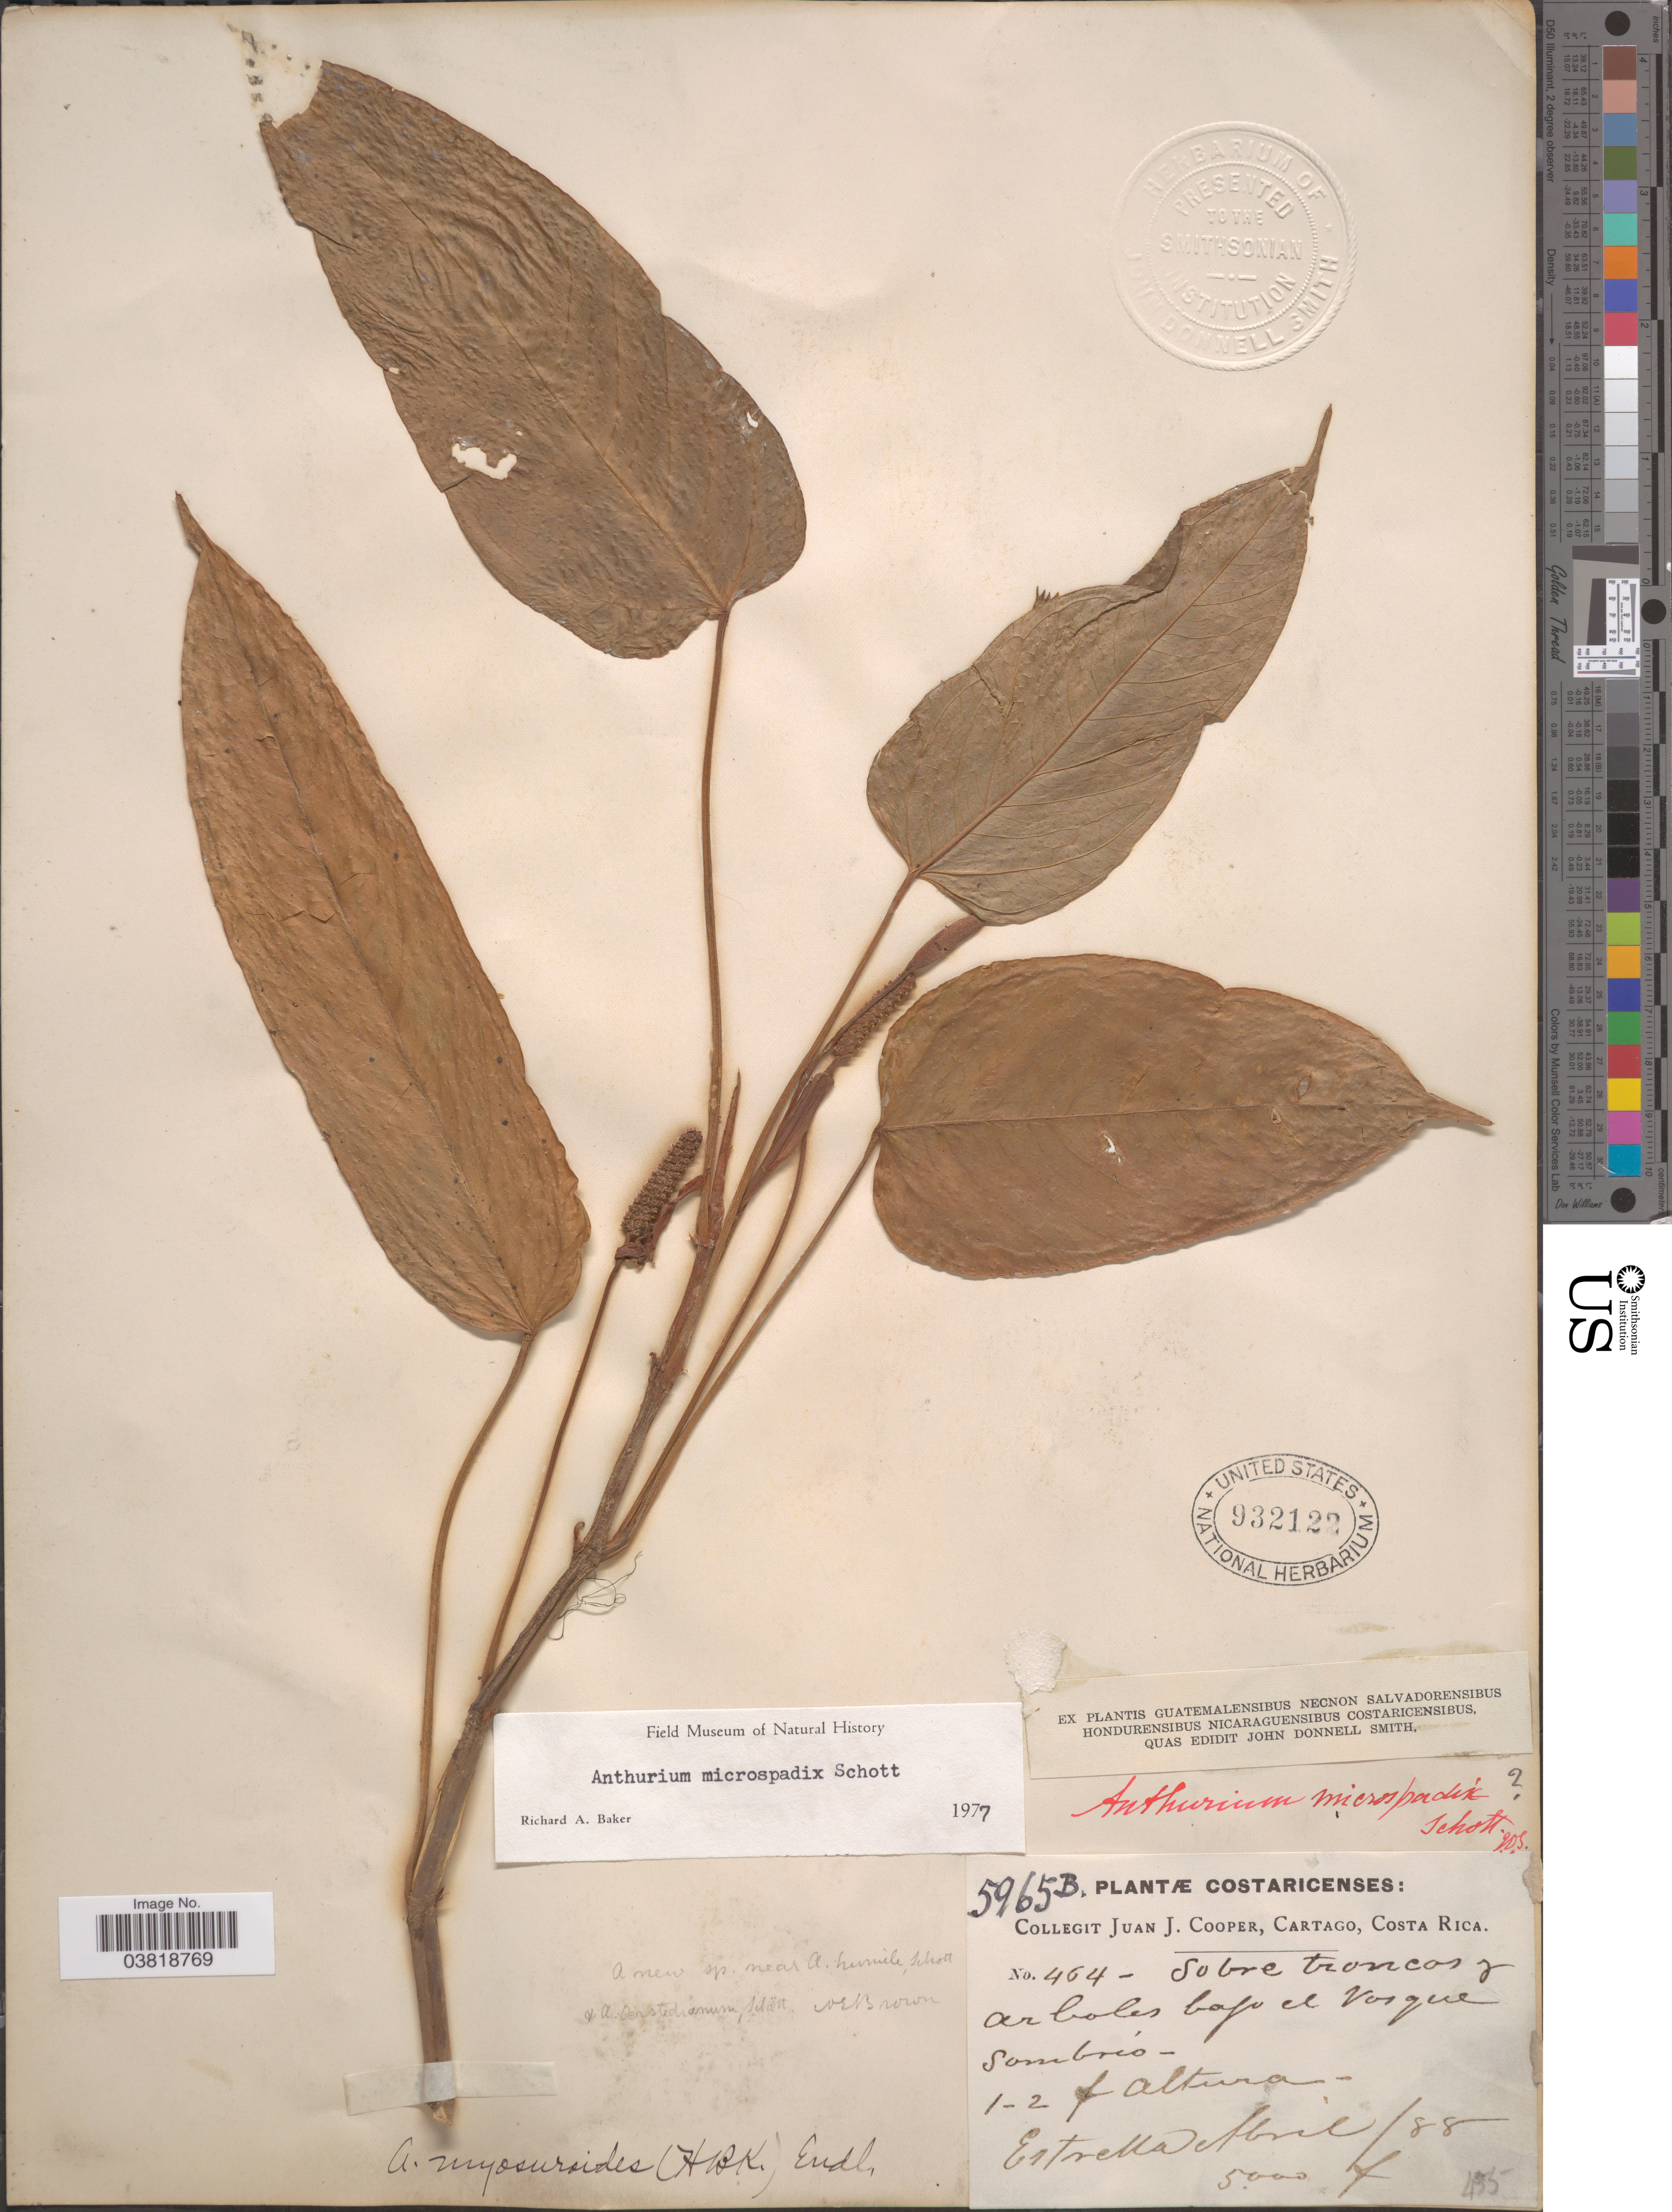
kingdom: Plantae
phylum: Tracheophyta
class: Liliopsida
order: Alismatales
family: Araceae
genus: Anthurium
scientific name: Anthurium microspadix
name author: Schott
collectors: J. J. Cooper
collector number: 464/5965B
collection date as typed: Transcribed d/m/y: /4/88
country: Costa Rica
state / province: Cartago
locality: Estrella [unsure placement]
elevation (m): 1524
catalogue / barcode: US 932122